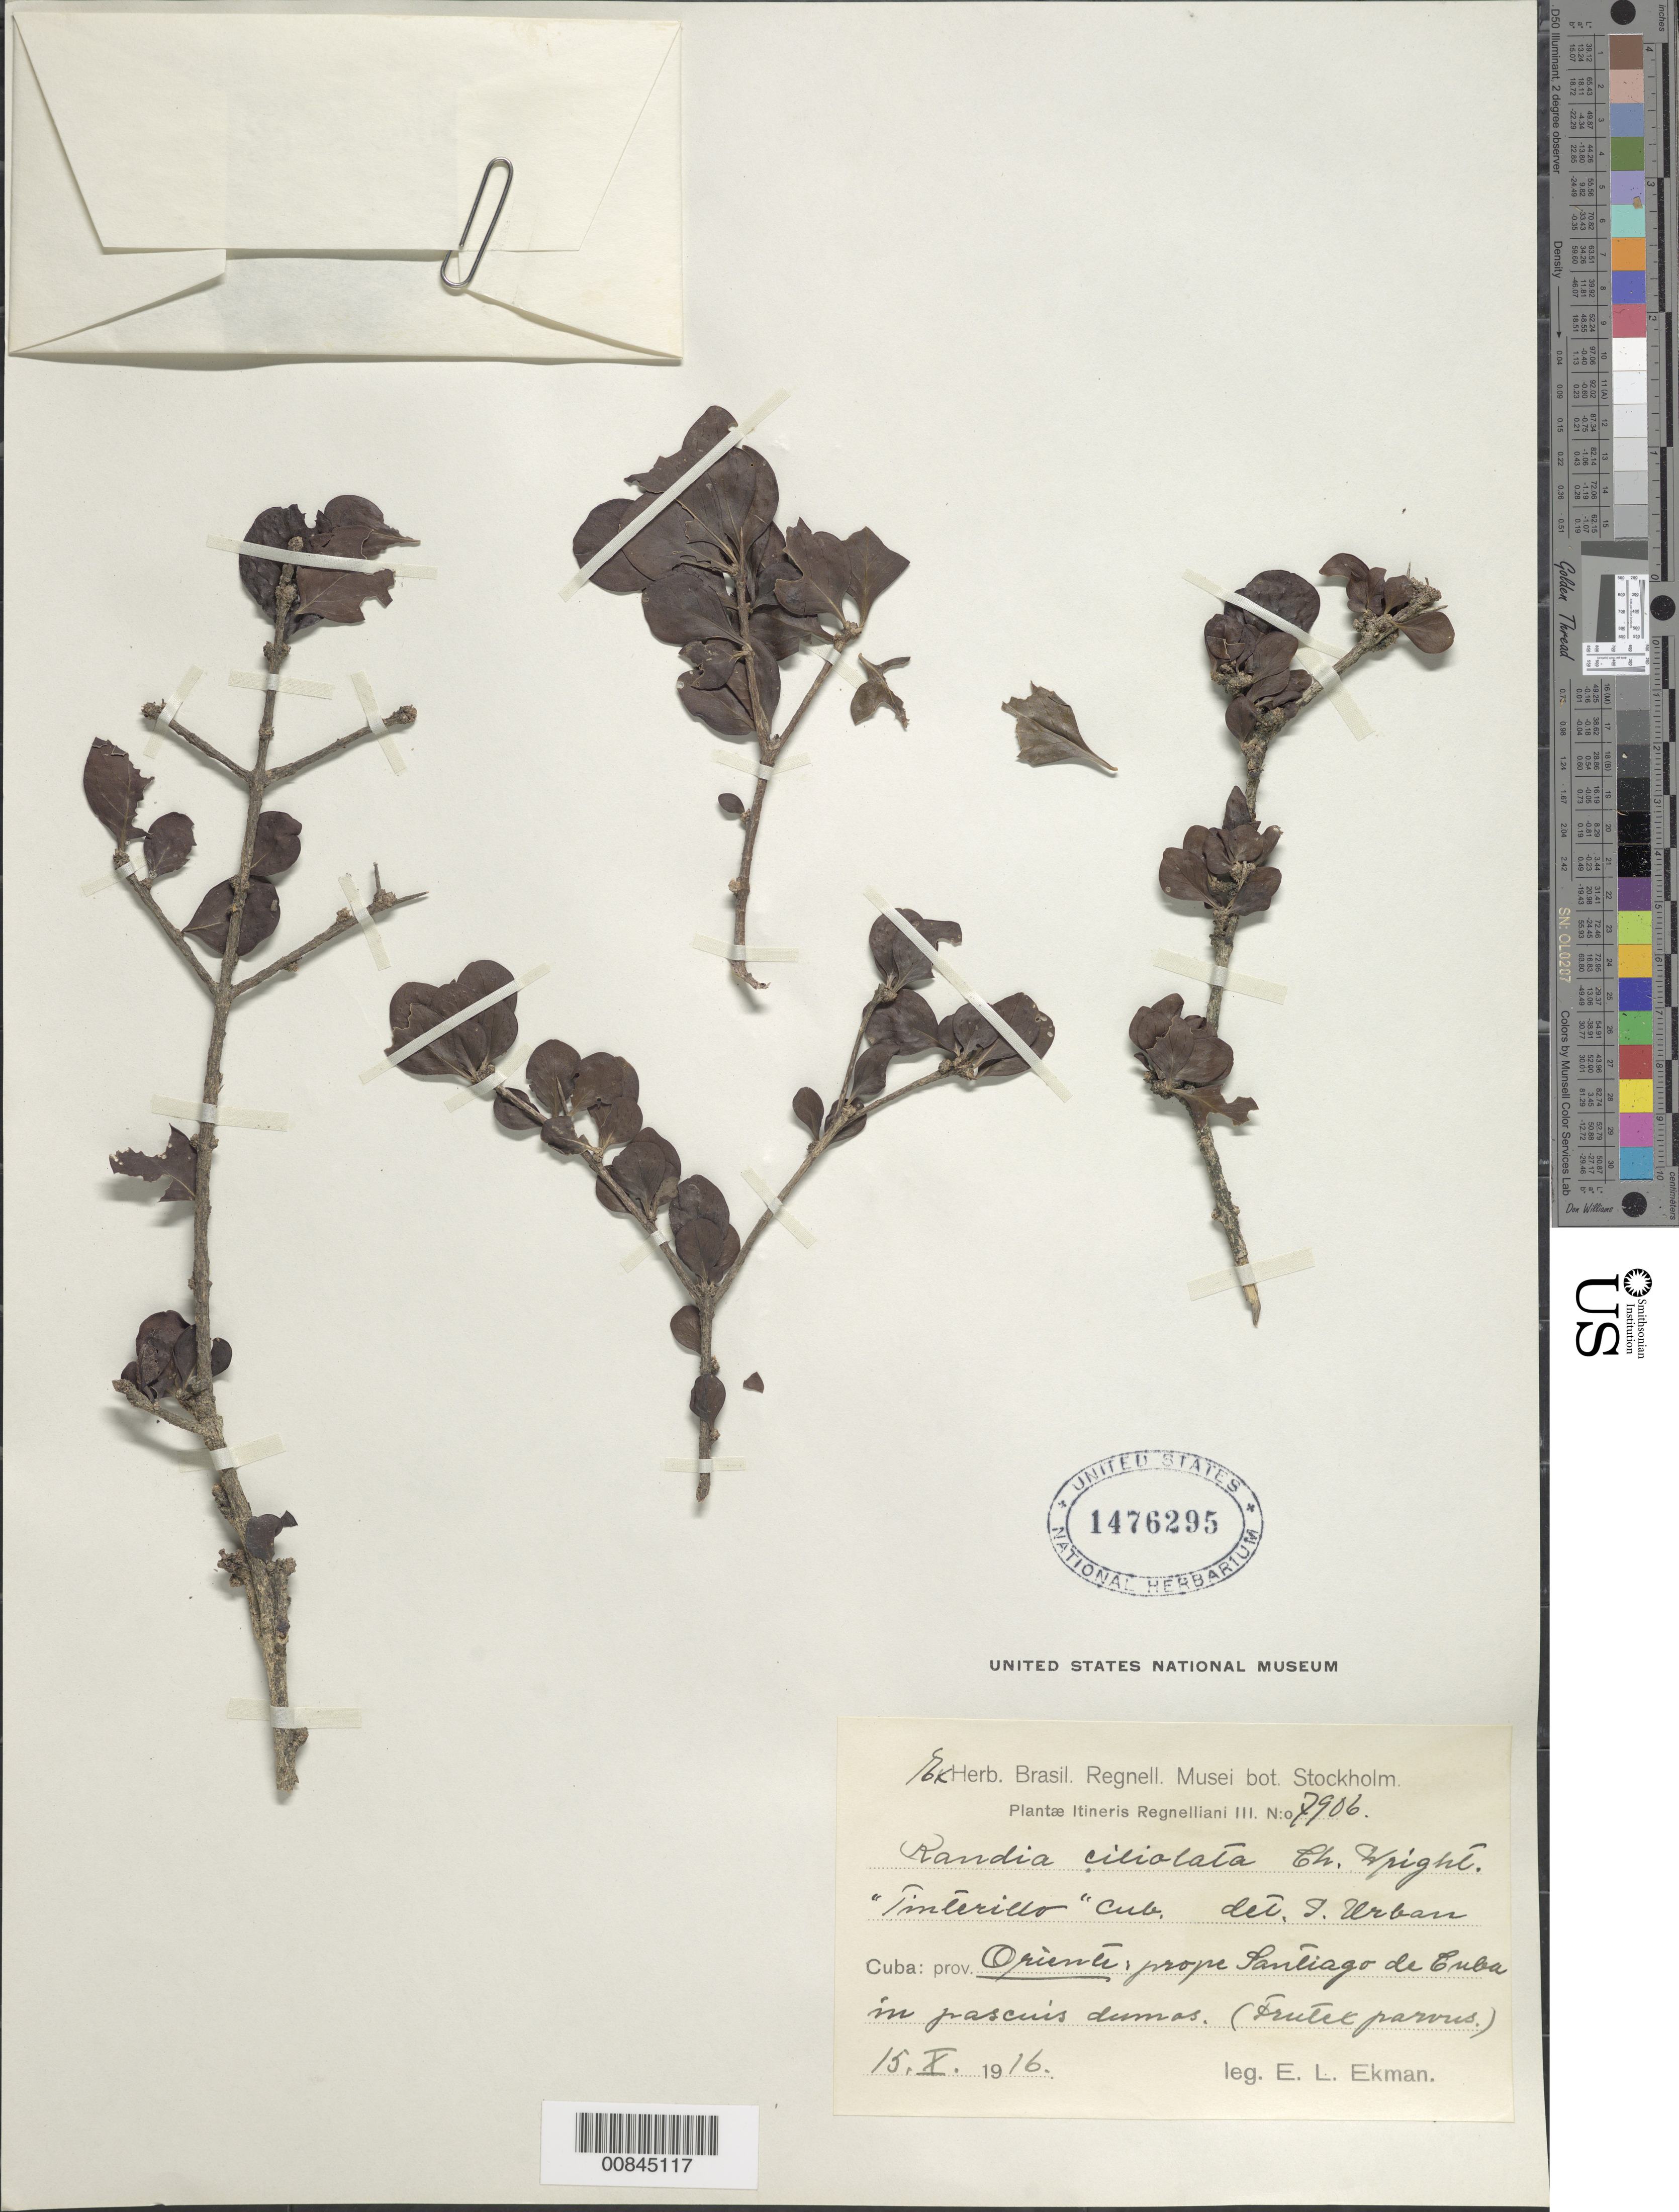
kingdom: Plantae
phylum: Tracheophyta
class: Magnoliopsida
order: Gentianales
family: Rubiaceae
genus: Randia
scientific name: Randia ciliolata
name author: C. Wright in Sauvalle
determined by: Urban, Ignatz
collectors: E. L. Ekman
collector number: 7906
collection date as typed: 15 Oct 1916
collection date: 1916-10-15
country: Cuba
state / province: Santiago de Cuba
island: Cuba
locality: Prope Santiago de Cuba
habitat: In pascuis dumos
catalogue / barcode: US 1476295